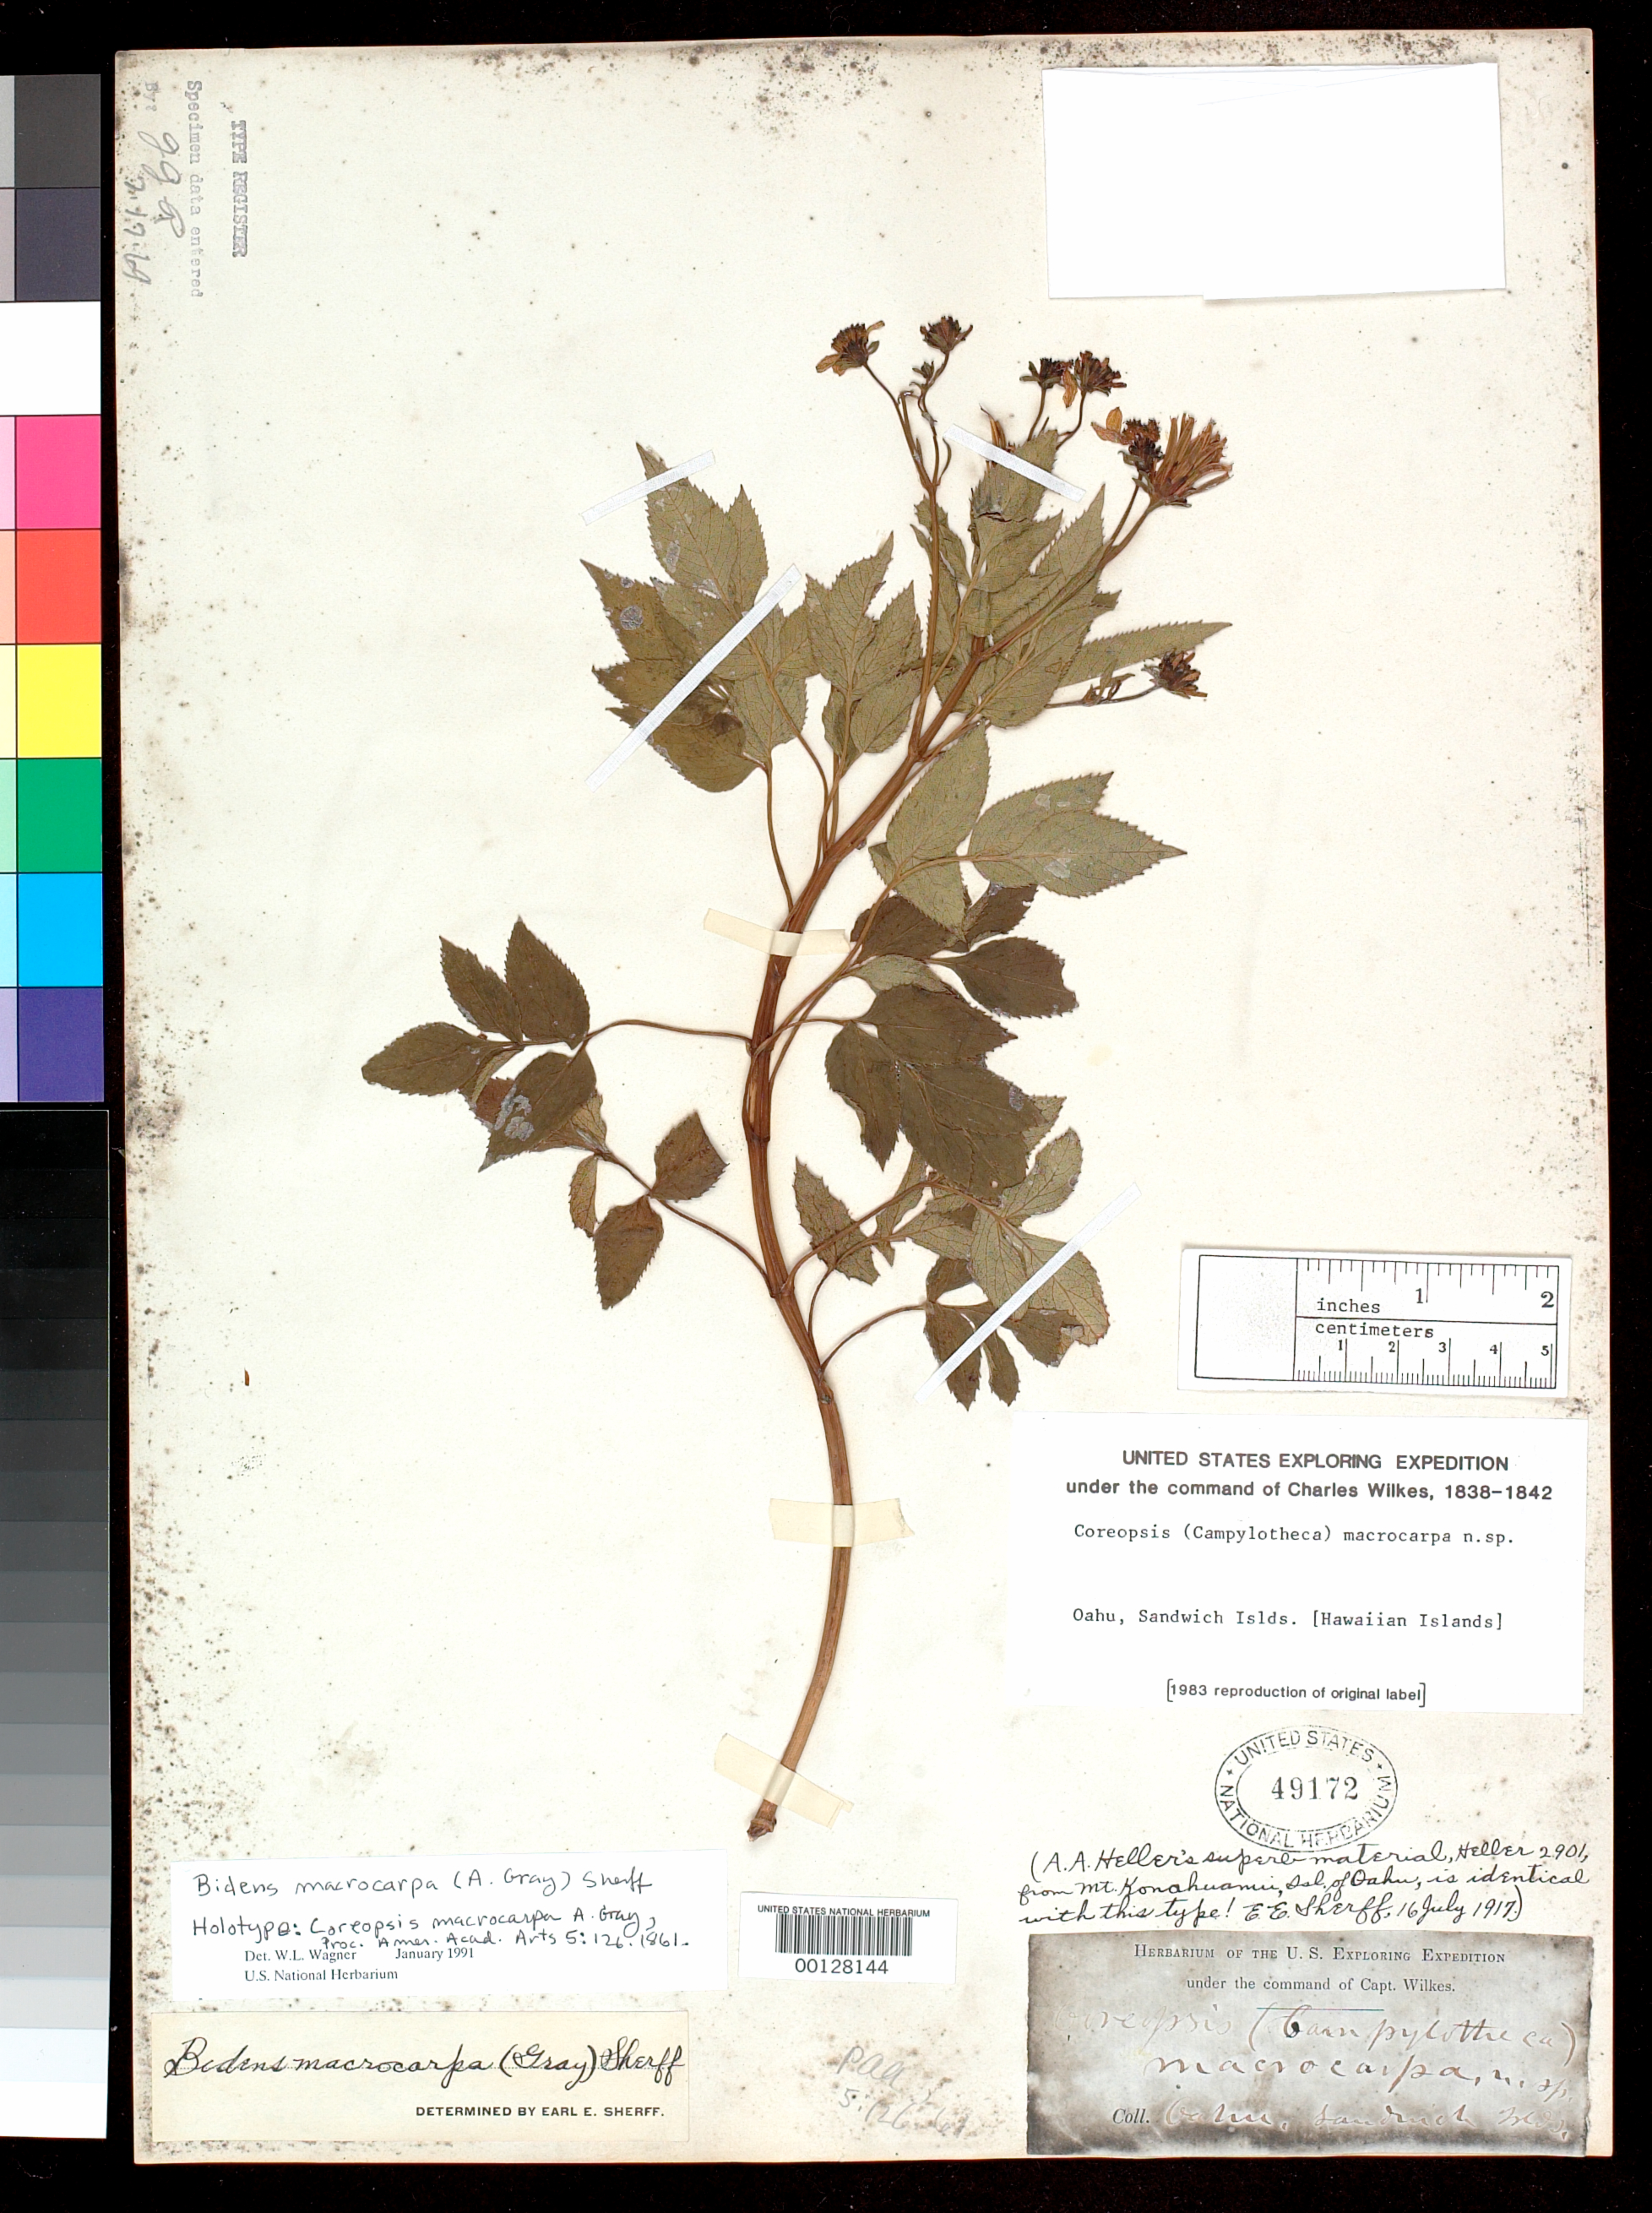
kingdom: Plantae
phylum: Tracheophyta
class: Magnoliopsida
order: Asterales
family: Asteraceae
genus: Coreopsis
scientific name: Coreopsis macrocarpa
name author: A. Gray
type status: Holotype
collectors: Wilkes Explor. Exped.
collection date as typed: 1838 to -- --- 1842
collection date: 1838/1842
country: United States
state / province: Hawaii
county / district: Honolulu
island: Oahu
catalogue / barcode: US 49172